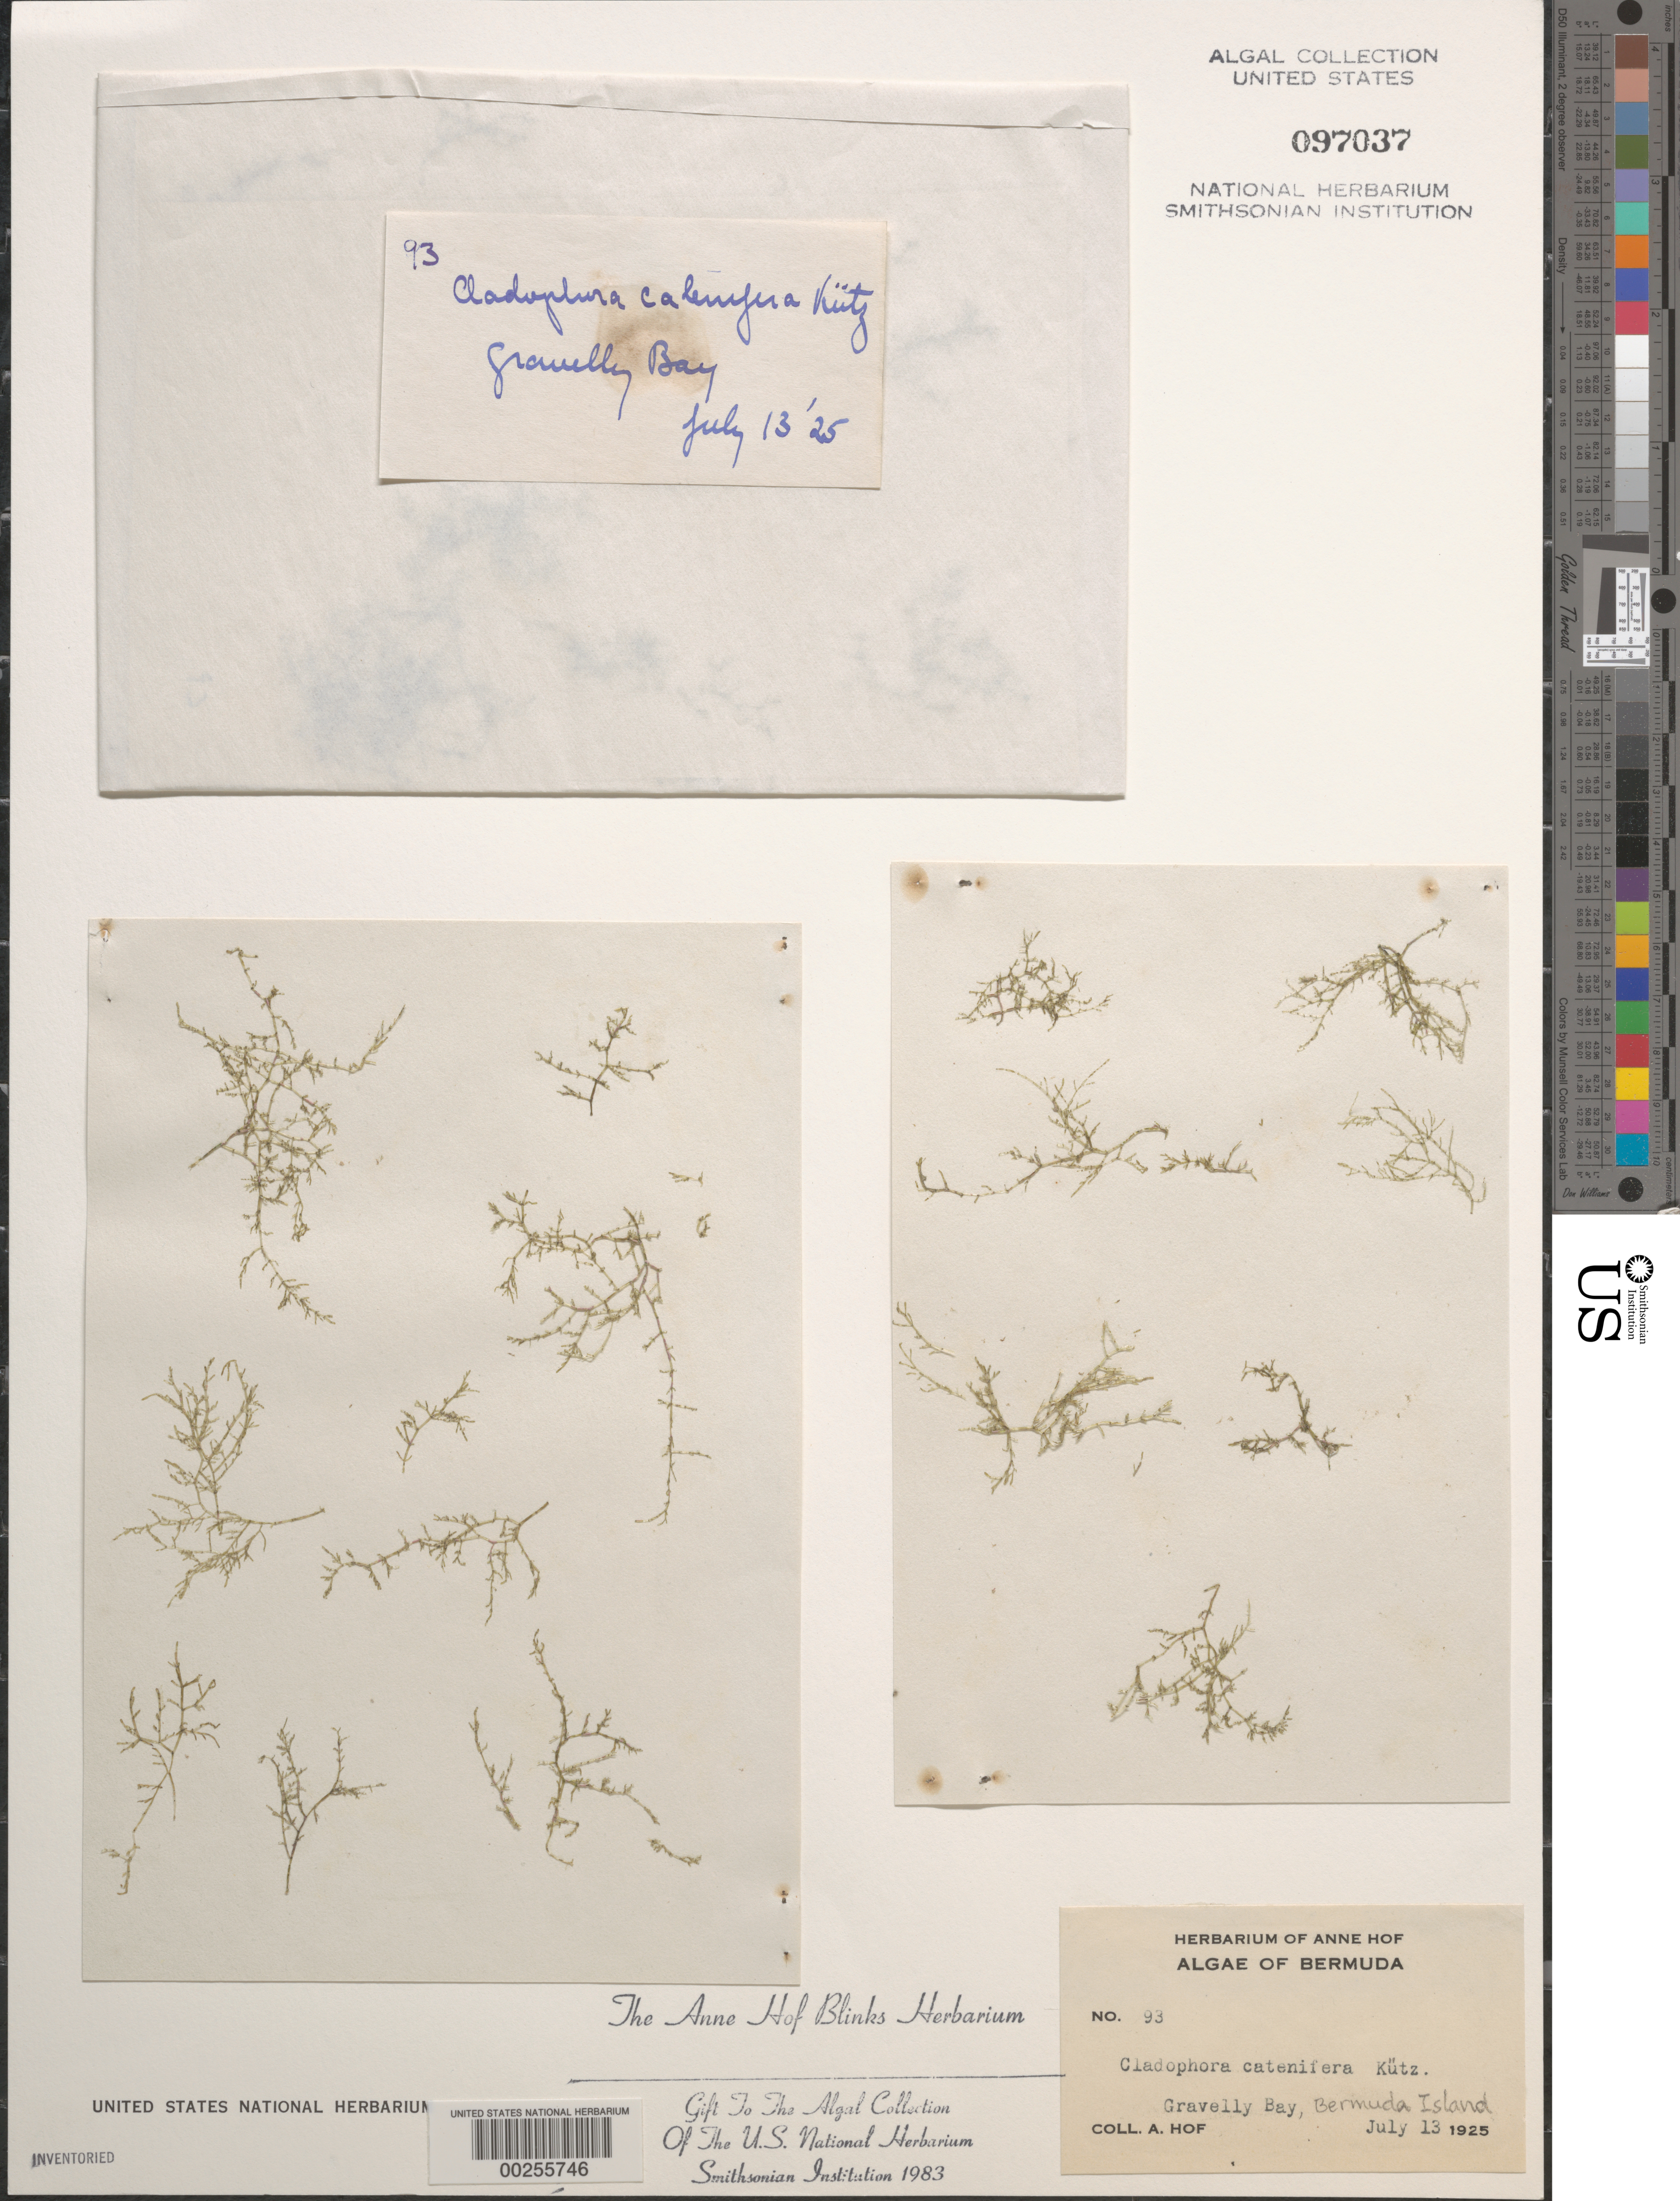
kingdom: Plantae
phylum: Chlorophyta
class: Ulvophyceae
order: Cladophorales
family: Cladophoraceae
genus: Lychaete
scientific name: Lychaete pellucida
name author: (Hudson) M.J. Wynne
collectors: A. Blinks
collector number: AHB 93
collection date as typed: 13 Jul 1925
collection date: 1925-07-13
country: Bermuda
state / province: Smithʼs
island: Bermuda Island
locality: Gravelly Bay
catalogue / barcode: US 97037